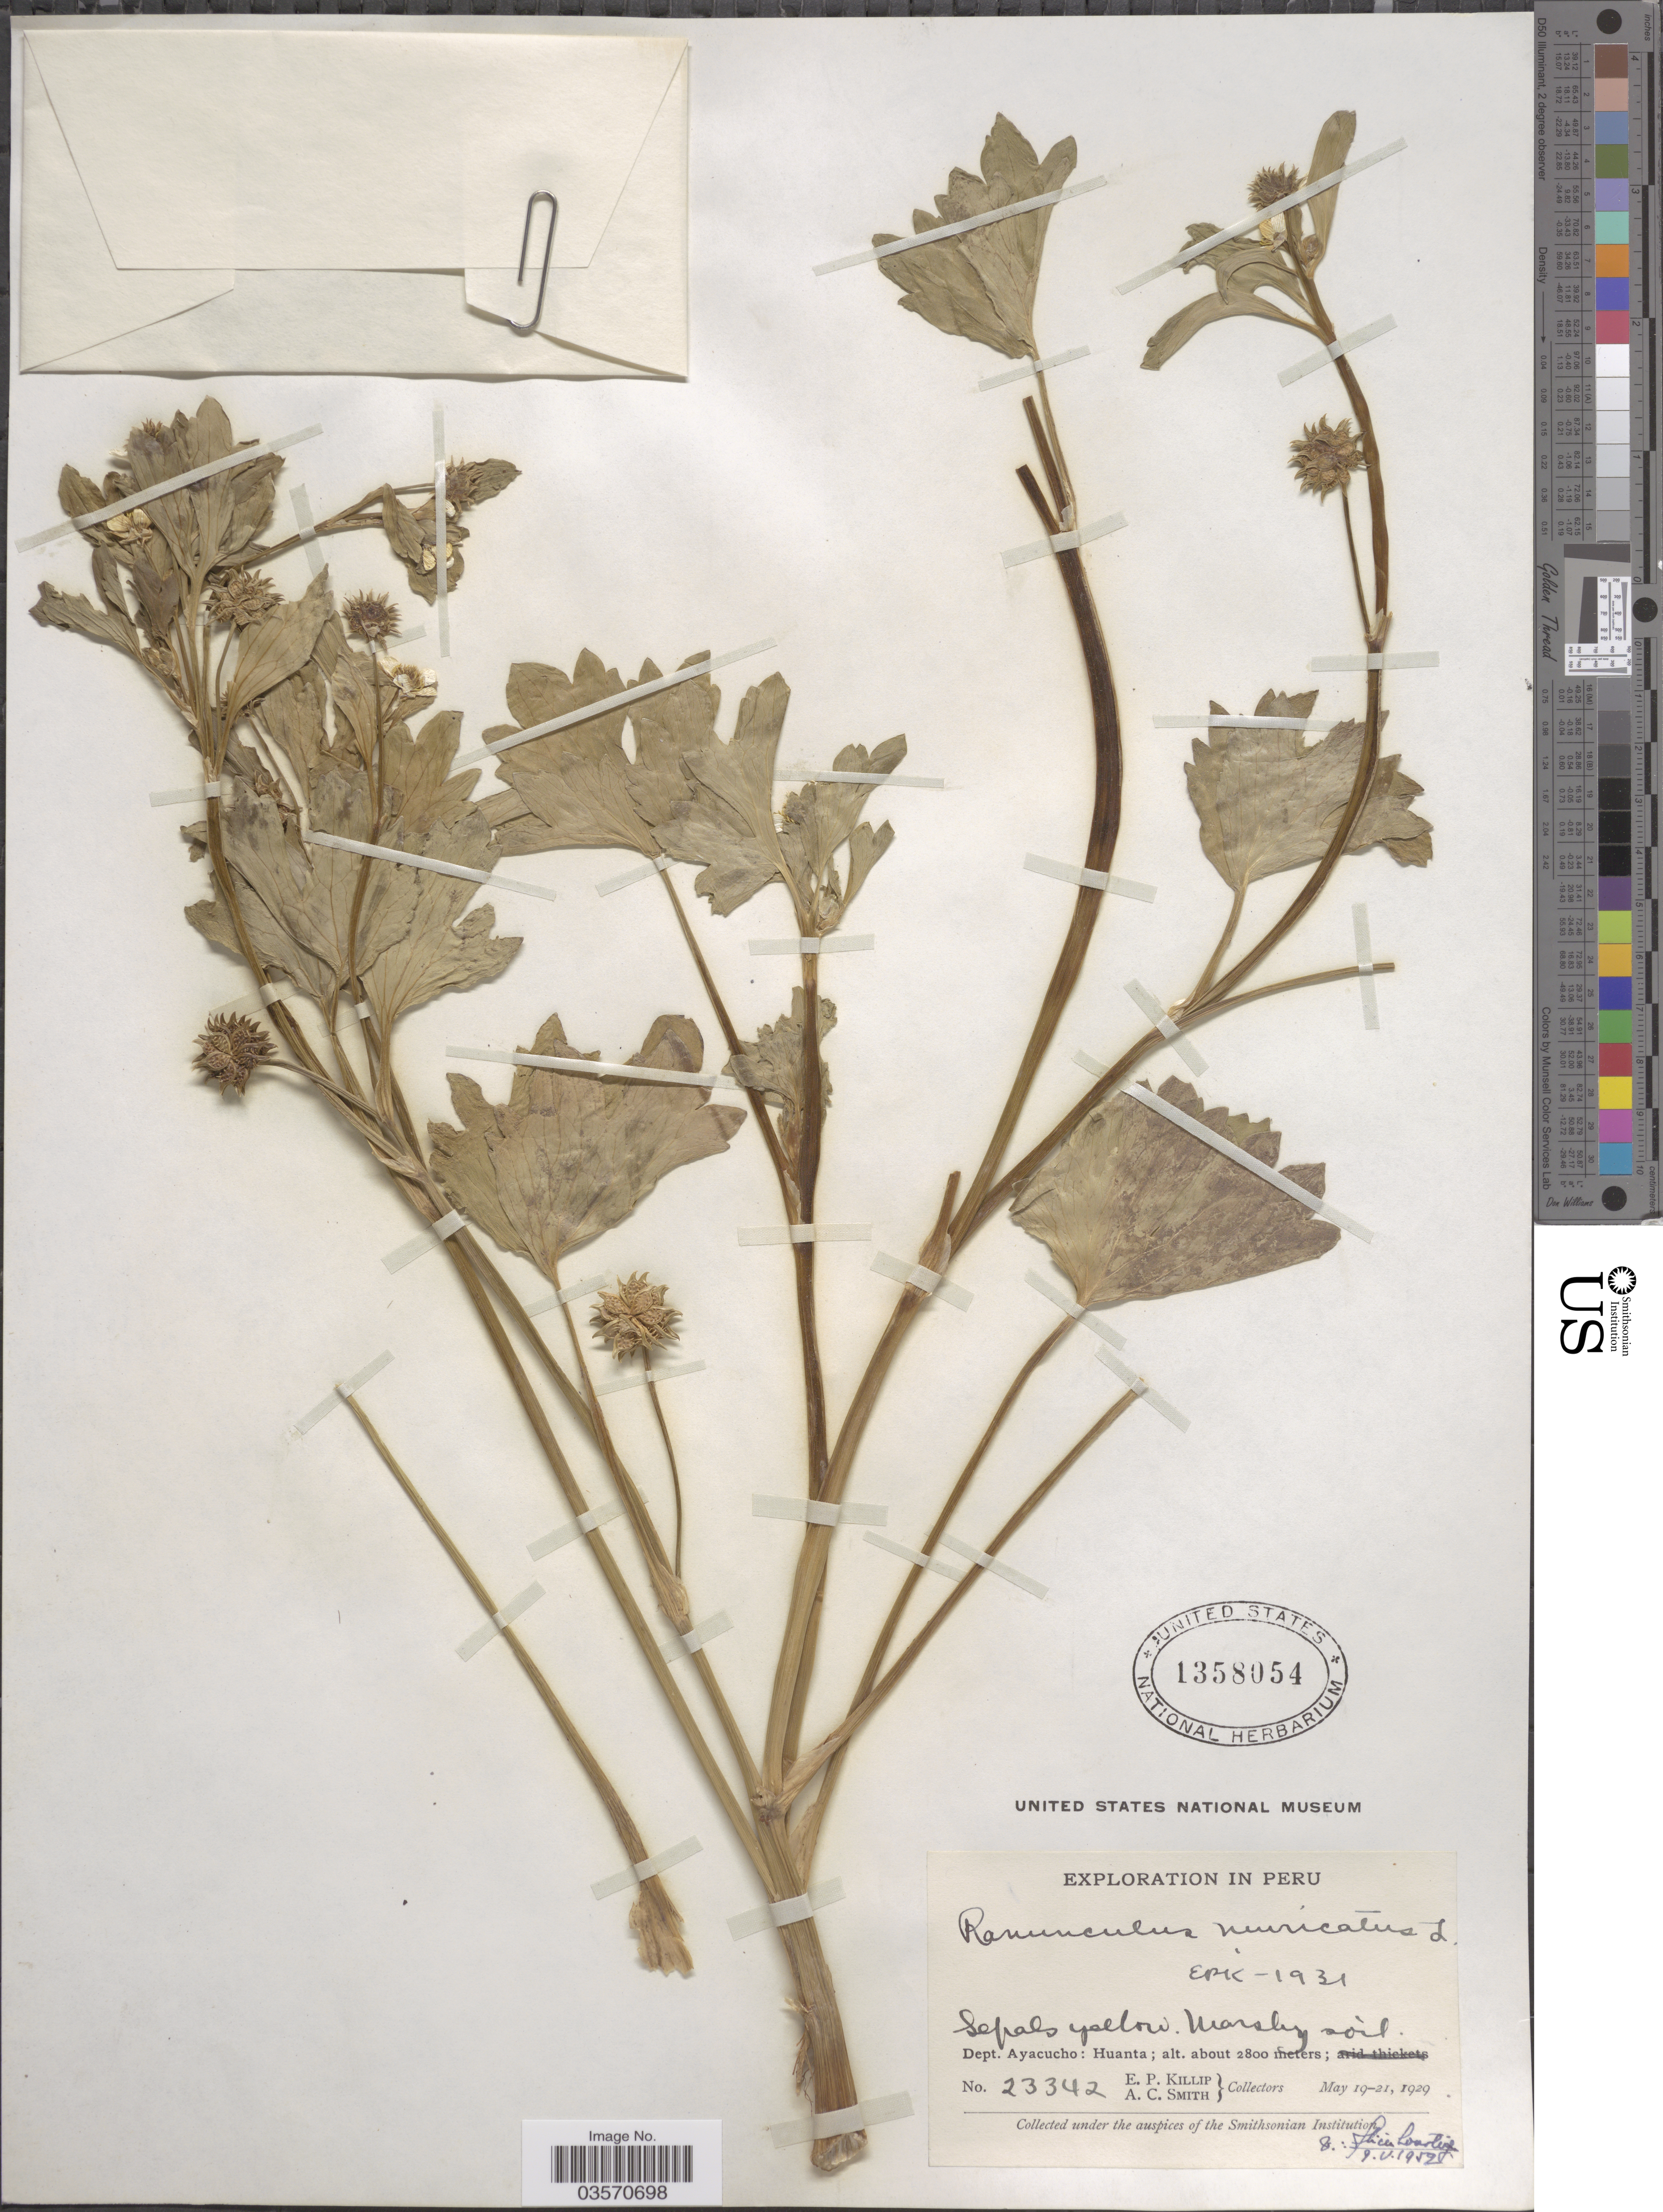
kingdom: Plantae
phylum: Tracheophyta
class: Magnoliopsida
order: Ranunculales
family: Ranunculaceae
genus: Ranunculus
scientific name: Ranunculus muricatus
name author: L.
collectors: E. P. Killip & A. C. Smith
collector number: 23342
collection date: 1929-05-19/1929-05-21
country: Peru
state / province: Ayacucho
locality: Dept. Ayacucho: Huanta.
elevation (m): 2800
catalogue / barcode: US 1358054